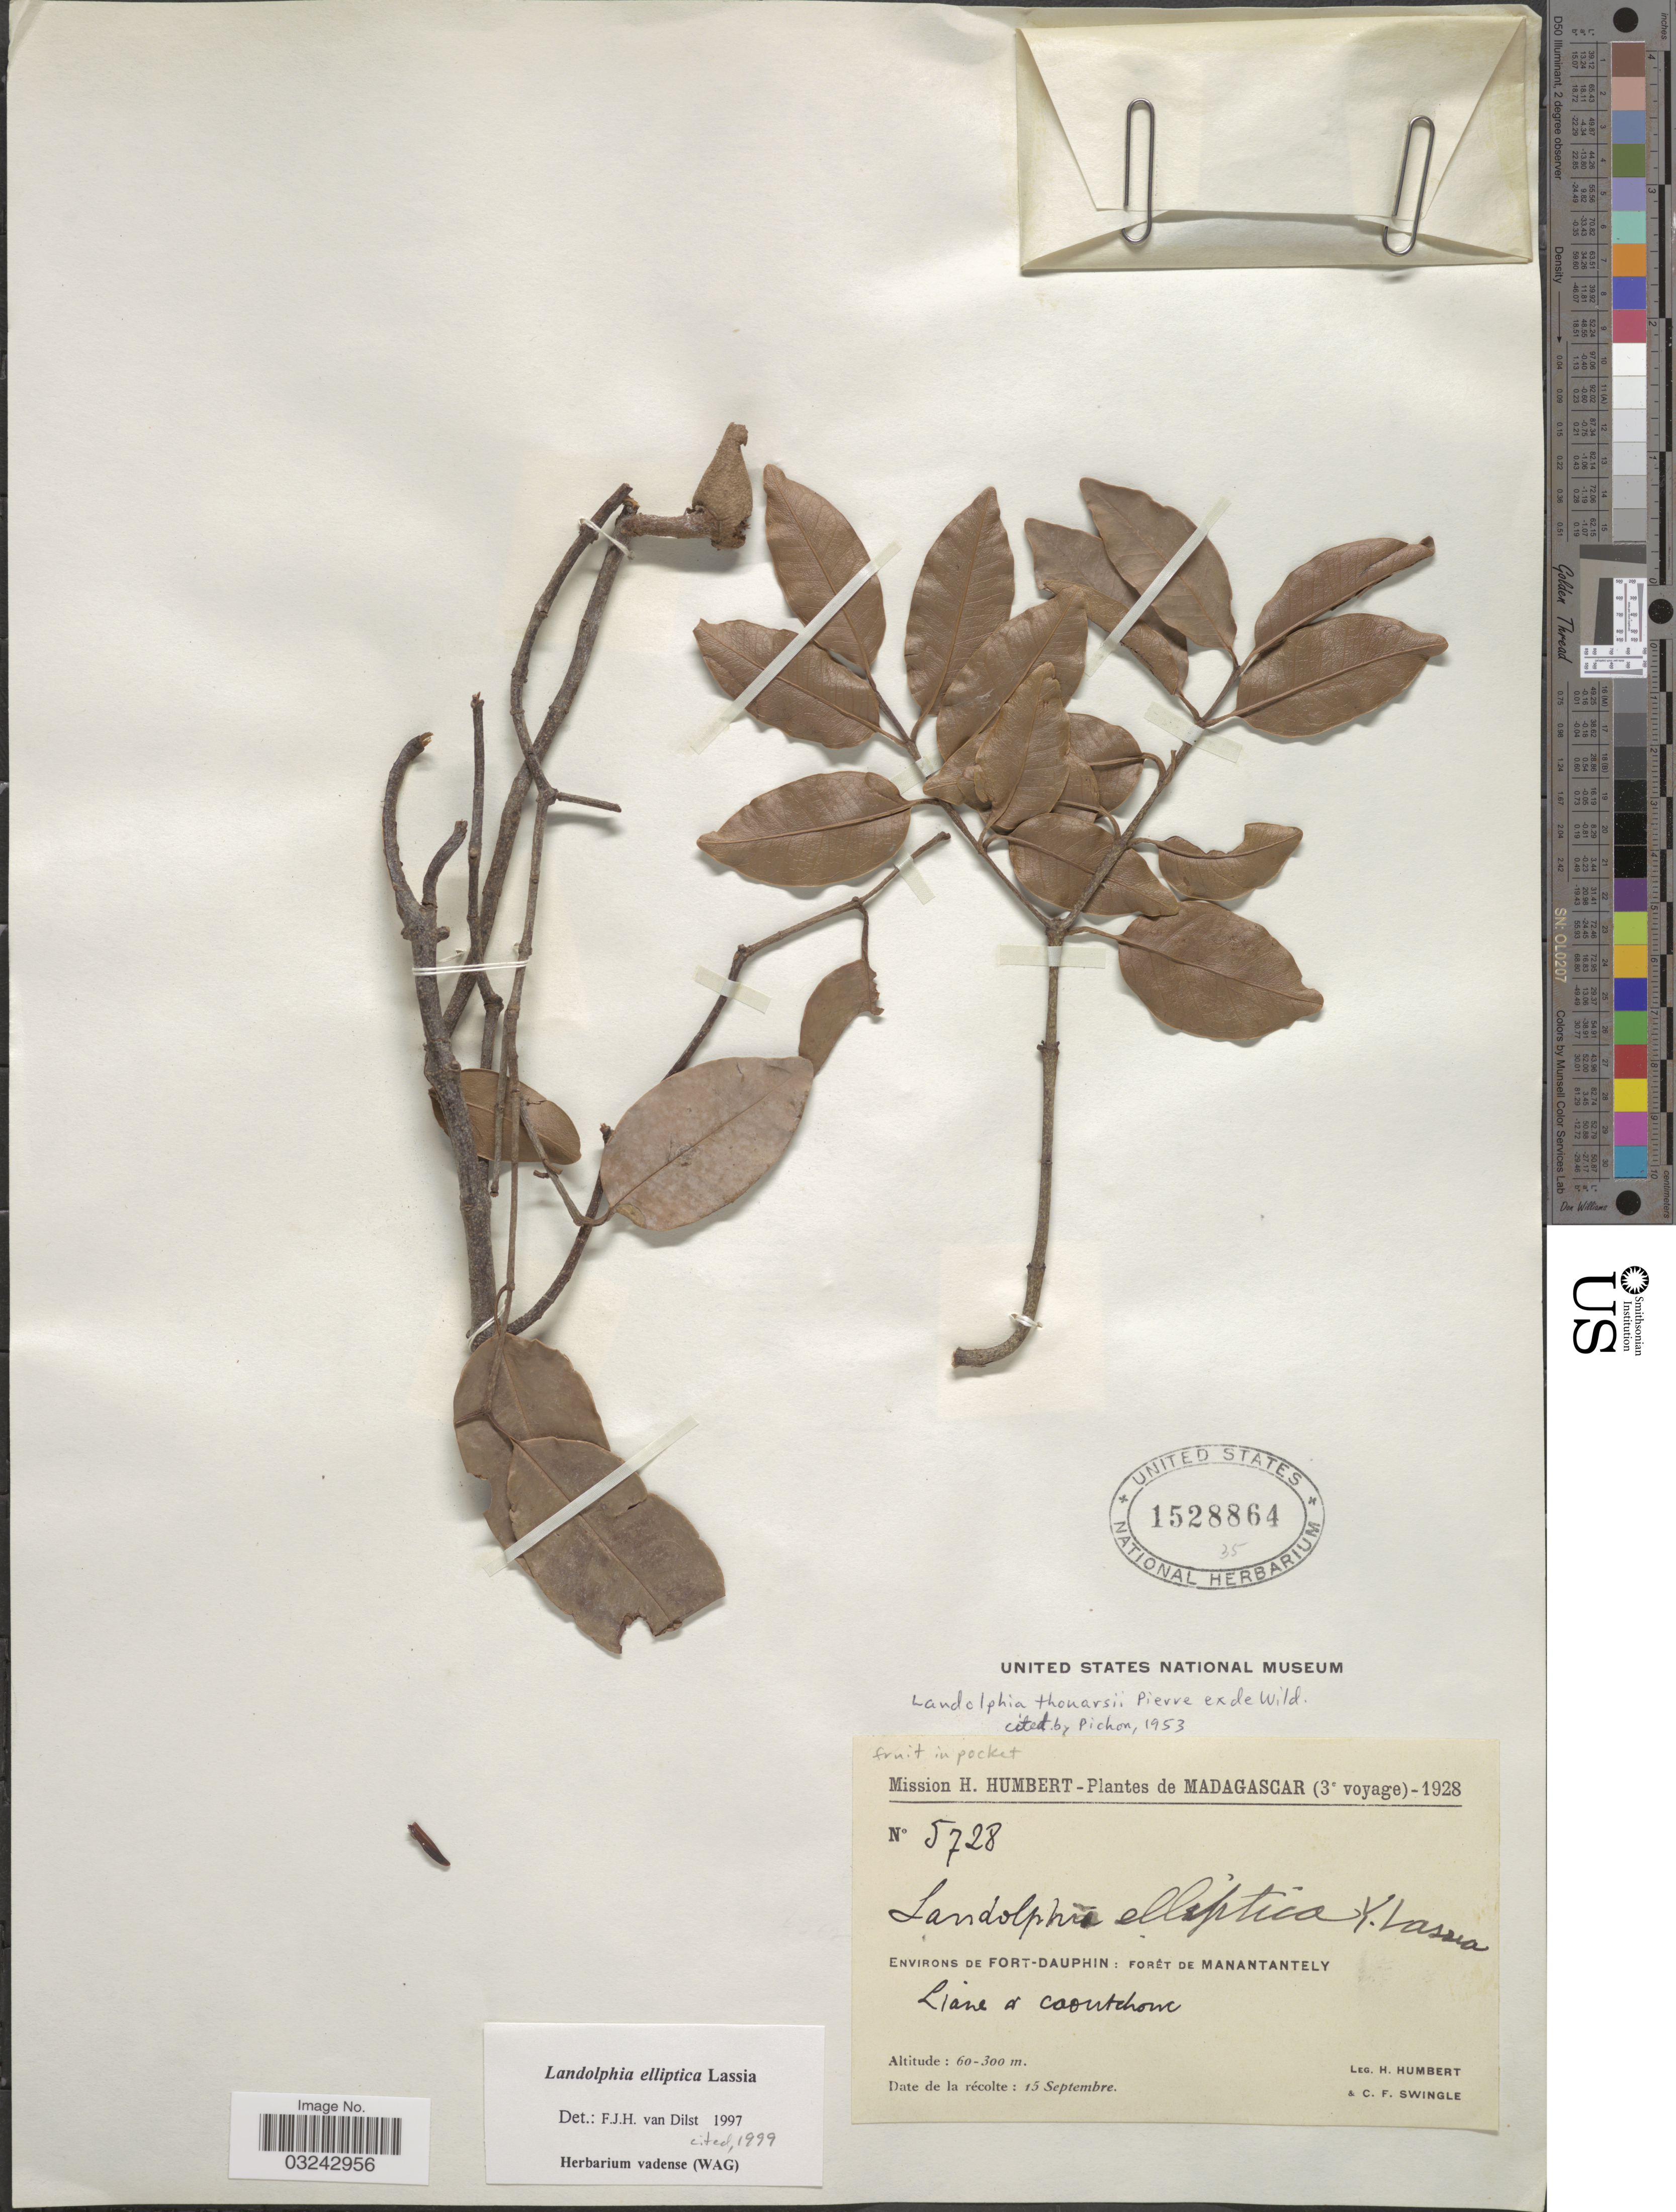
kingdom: Plantae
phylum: Tracheophyta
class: Magnoliopsida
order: Gentianales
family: Apocynaceae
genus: Landolphia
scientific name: Landolphia elliptica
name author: Lassia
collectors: H. Humbert & C. Swingle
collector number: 5728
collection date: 1928-09-15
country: Madagascar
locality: Environs de Fort-Dauphin: Forêt de Manantantely.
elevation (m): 60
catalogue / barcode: US 1528864